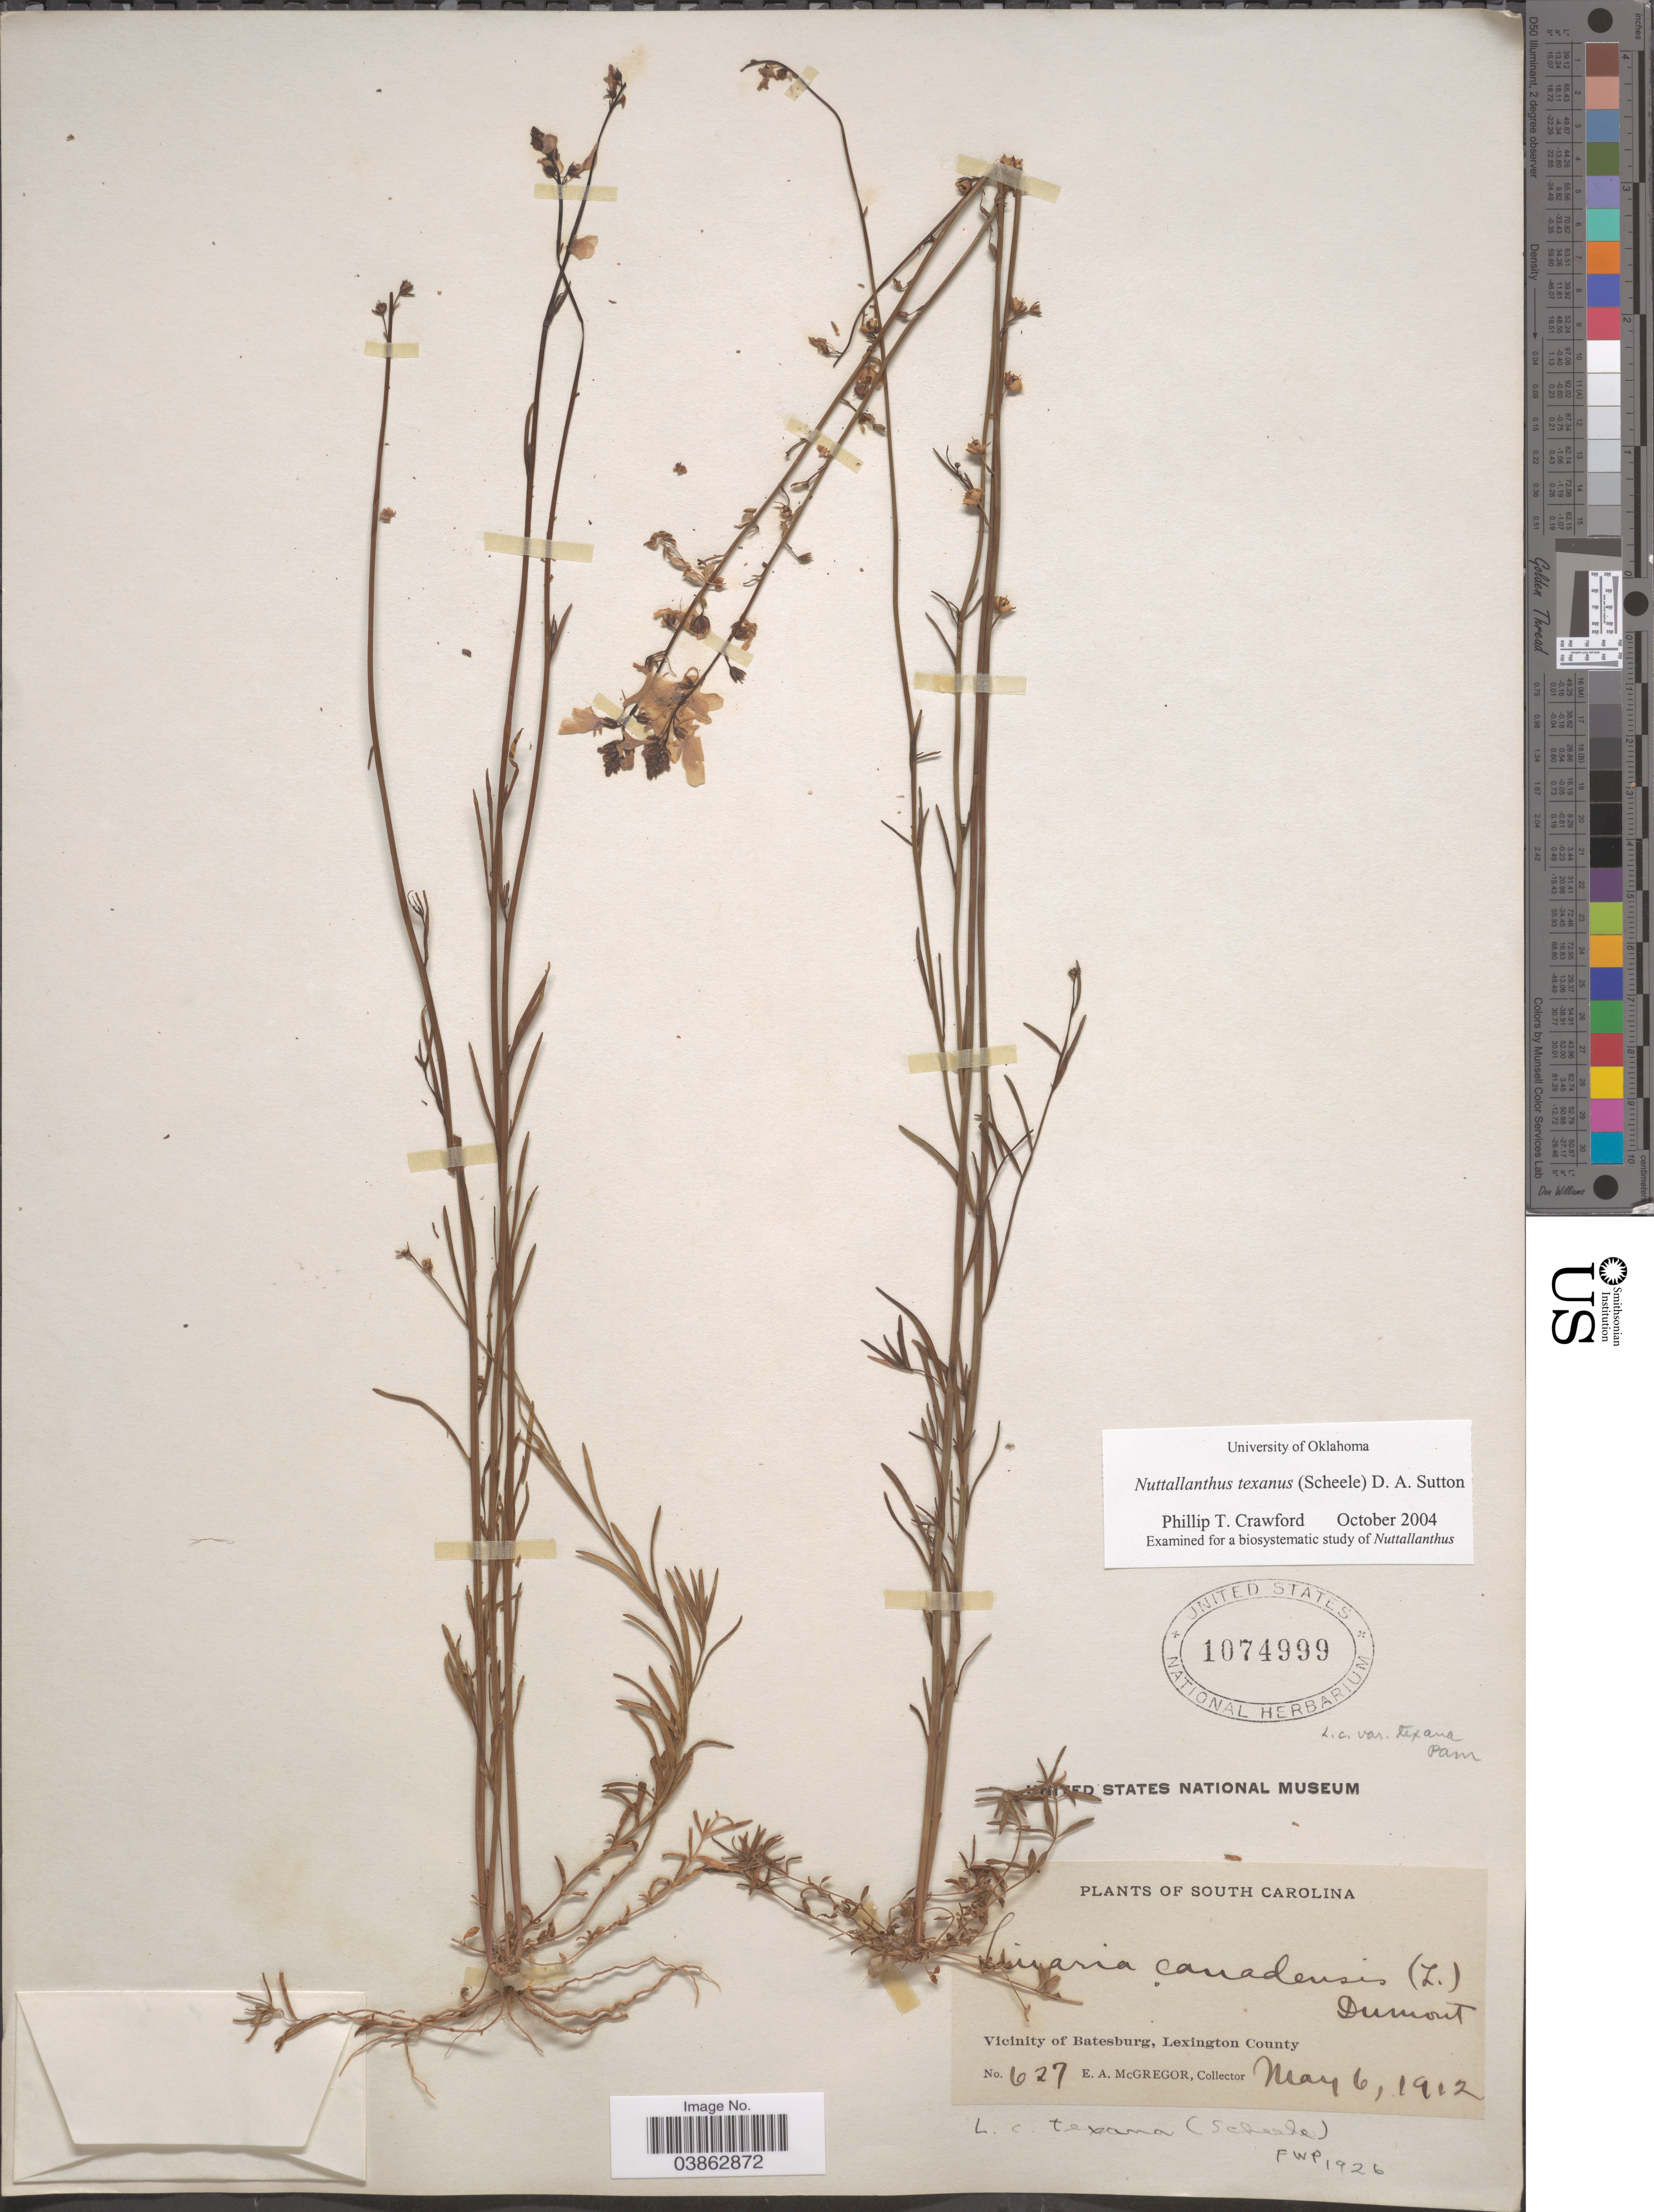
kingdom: Plantae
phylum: Tracheophyta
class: Magnoliopsida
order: Lamiales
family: Plantaginaceae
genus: Linaria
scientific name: Linaria texana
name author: Scheele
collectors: E. A. McGregor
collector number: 627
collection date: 1912-05-06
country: United States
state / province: South Carolina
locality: Vicinity of Batesburg, Lexington County.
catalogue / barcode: US 1074999